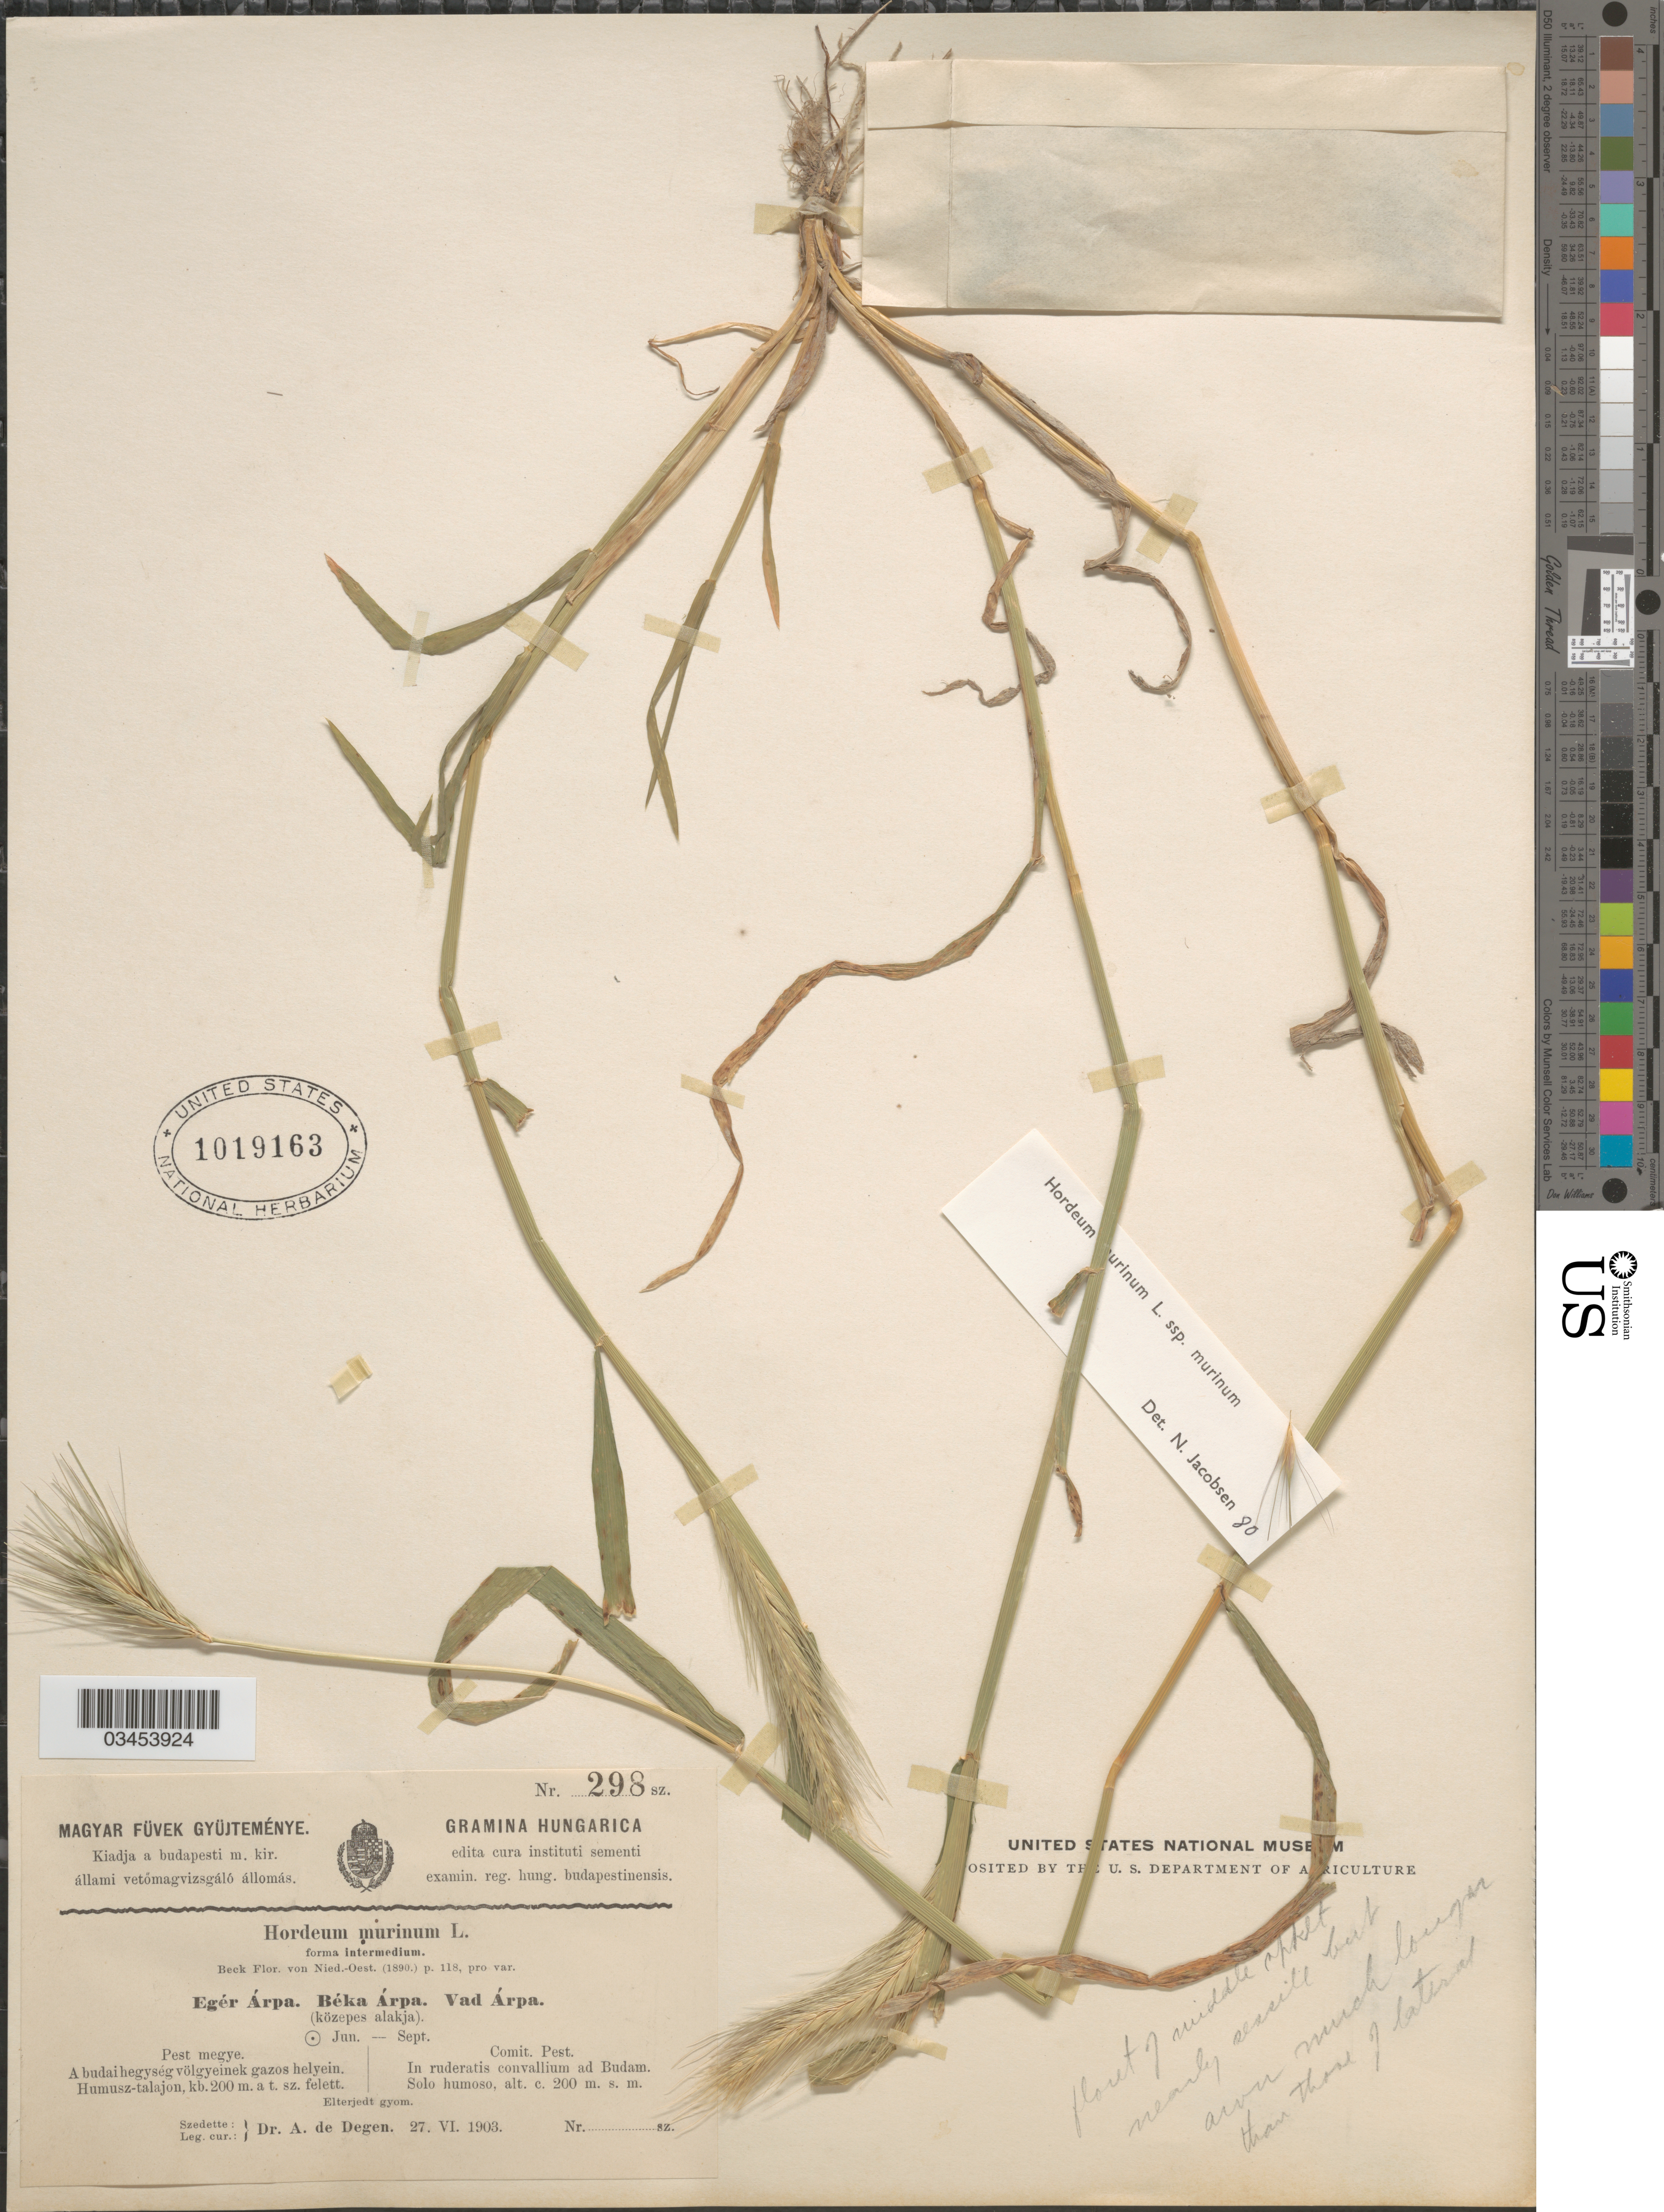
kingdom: Plantae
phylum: Tracheophyta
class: Liliopsida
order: Poales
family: Poaceae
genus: Hordeum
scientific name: Hordeum murinum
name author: L.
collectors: A. Degen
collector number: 298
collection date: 1903-06-27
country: Hungary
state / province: Pest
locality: Comit. Pest. In ruderatis convallium ad Budam.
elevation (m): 200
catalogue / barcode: US 1019163